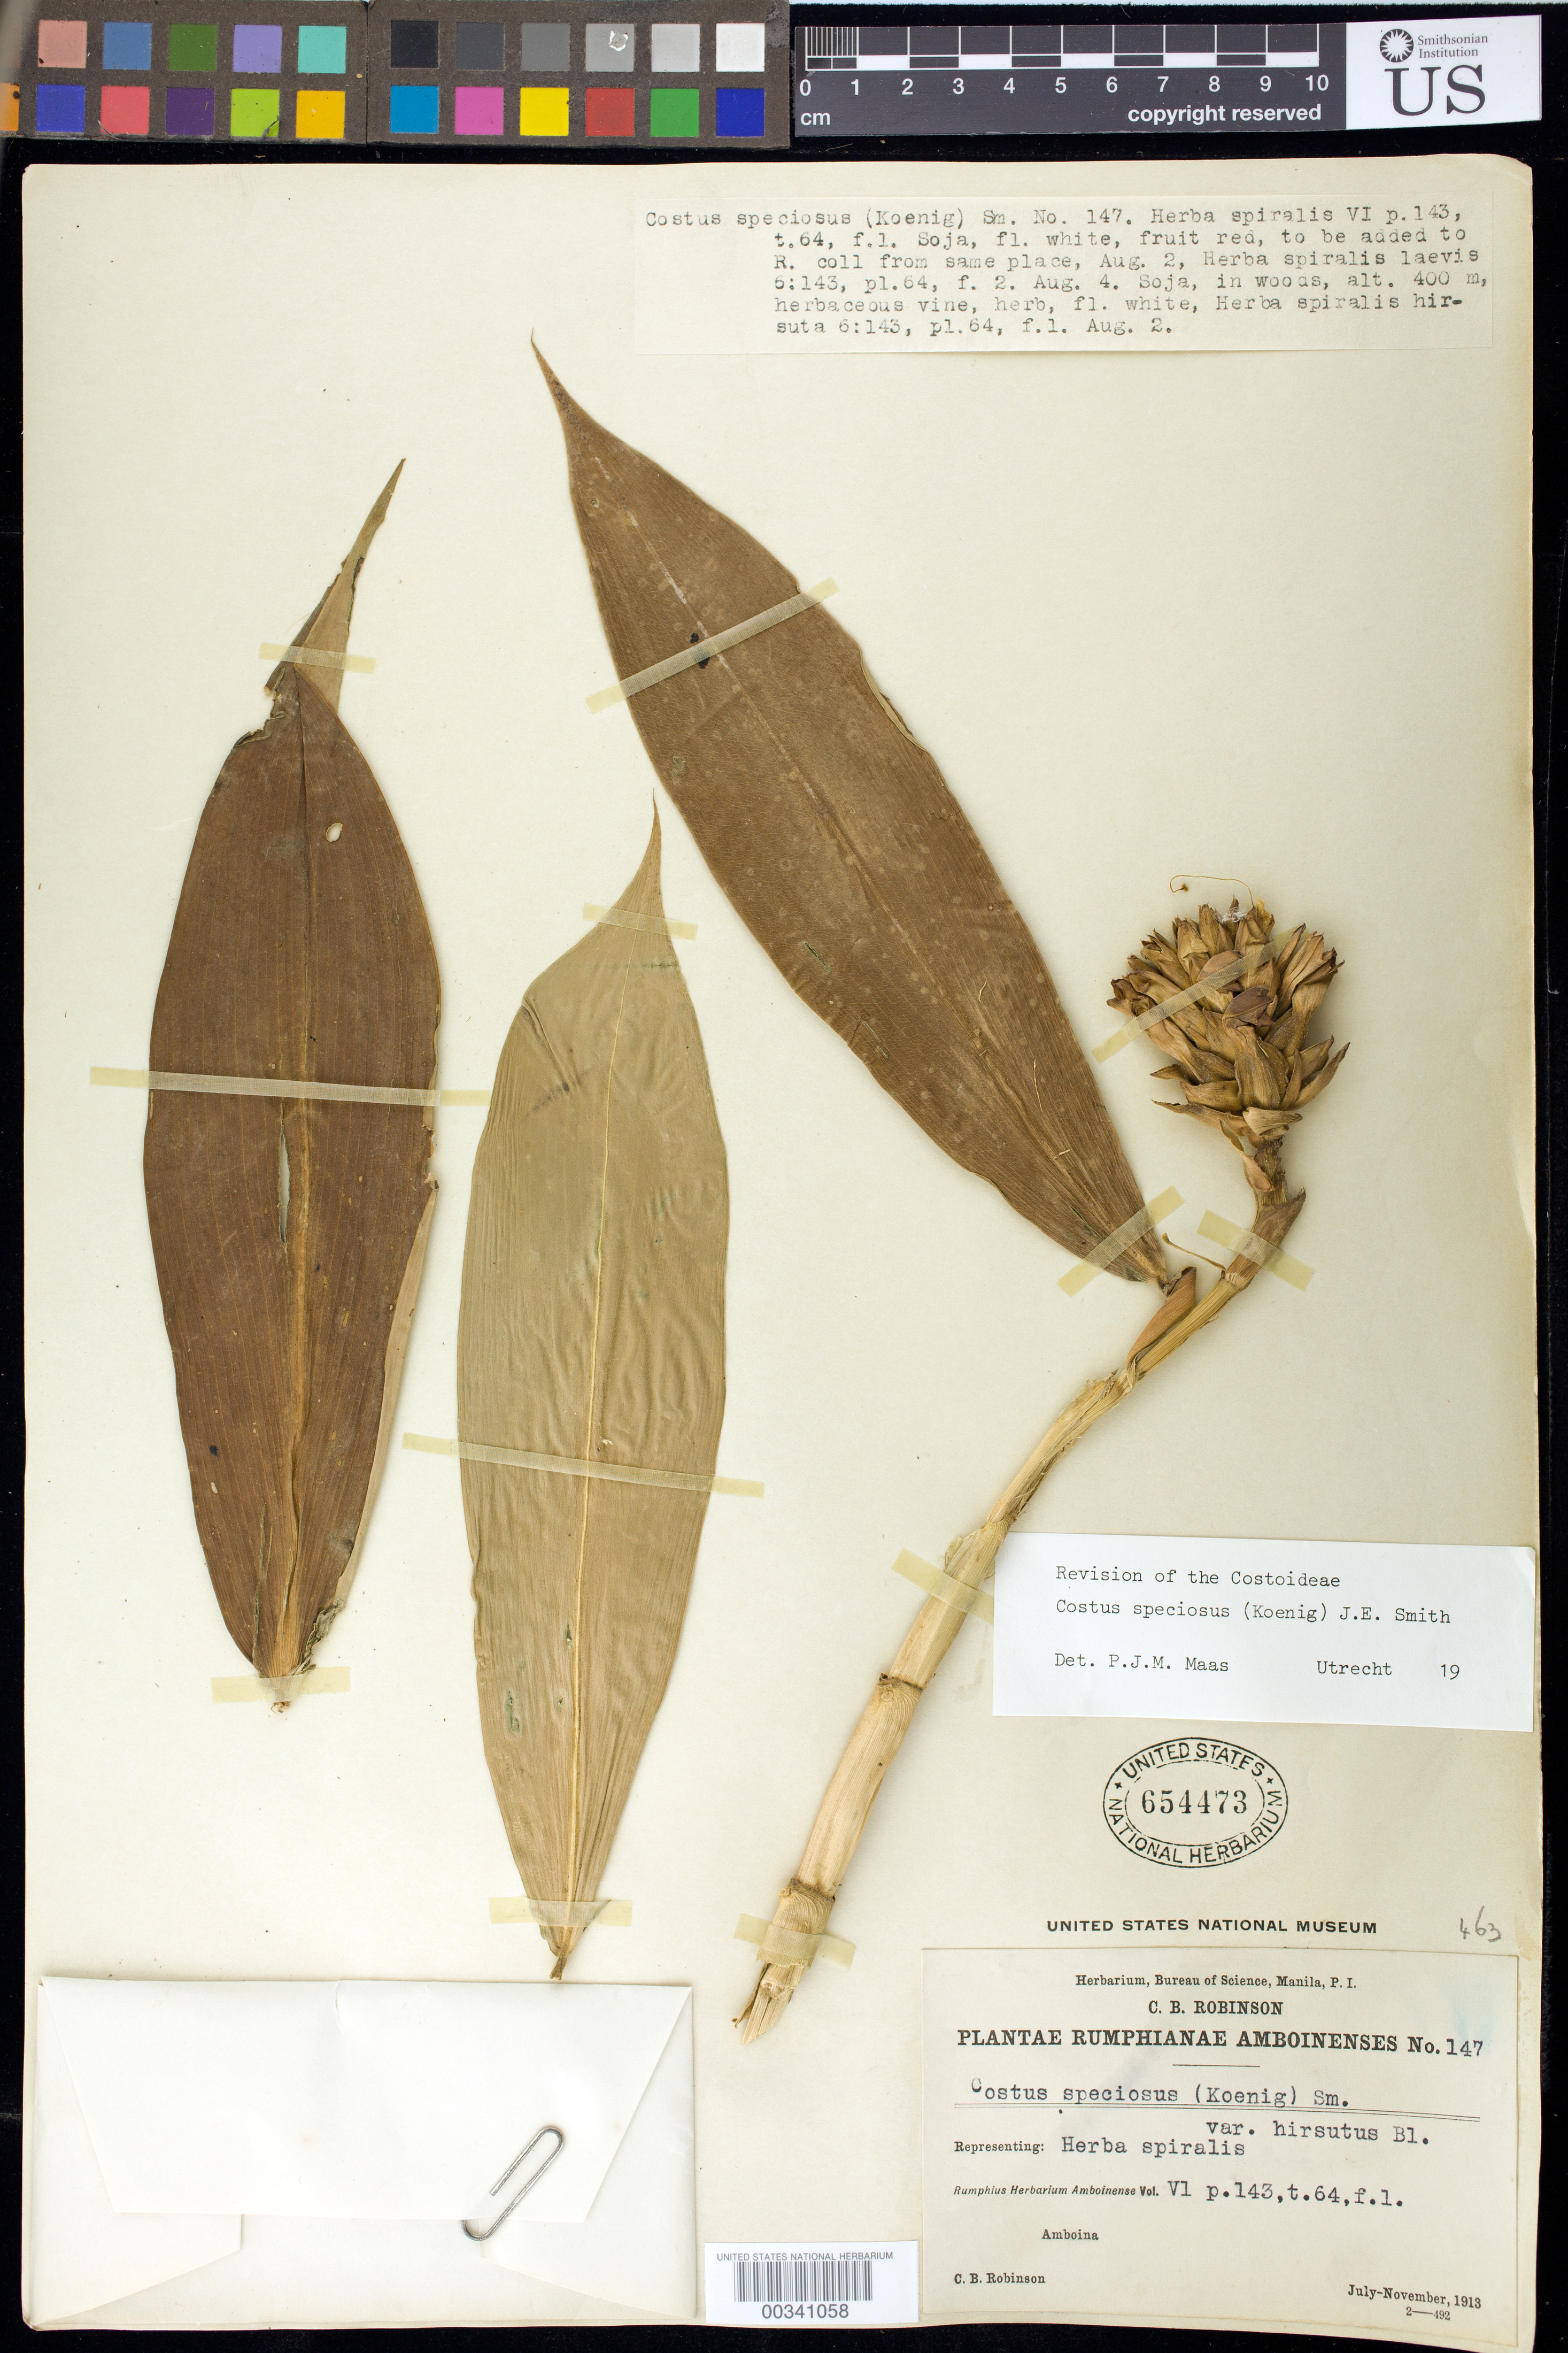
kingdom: Plantae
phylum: Tracheophyta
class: Liliopsida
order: Zingiberales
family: Costaceae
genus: Hellenia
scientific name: Hellenia speciosa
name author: (J. Koenig) S.R. Dutta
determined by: Wagner, W. L., (BOT), Smithsonian Institution - National Museum of Natural History (UNITED STATES)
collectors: C. Robinson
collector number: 147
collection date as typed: Jul 1913 to -- Nov 1913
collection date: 1913-07/1913-11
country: Indonesia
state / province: Maluku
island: Amboina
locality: Plantae rumphianae amboinenses [Moluccas]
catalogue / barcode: US 654473